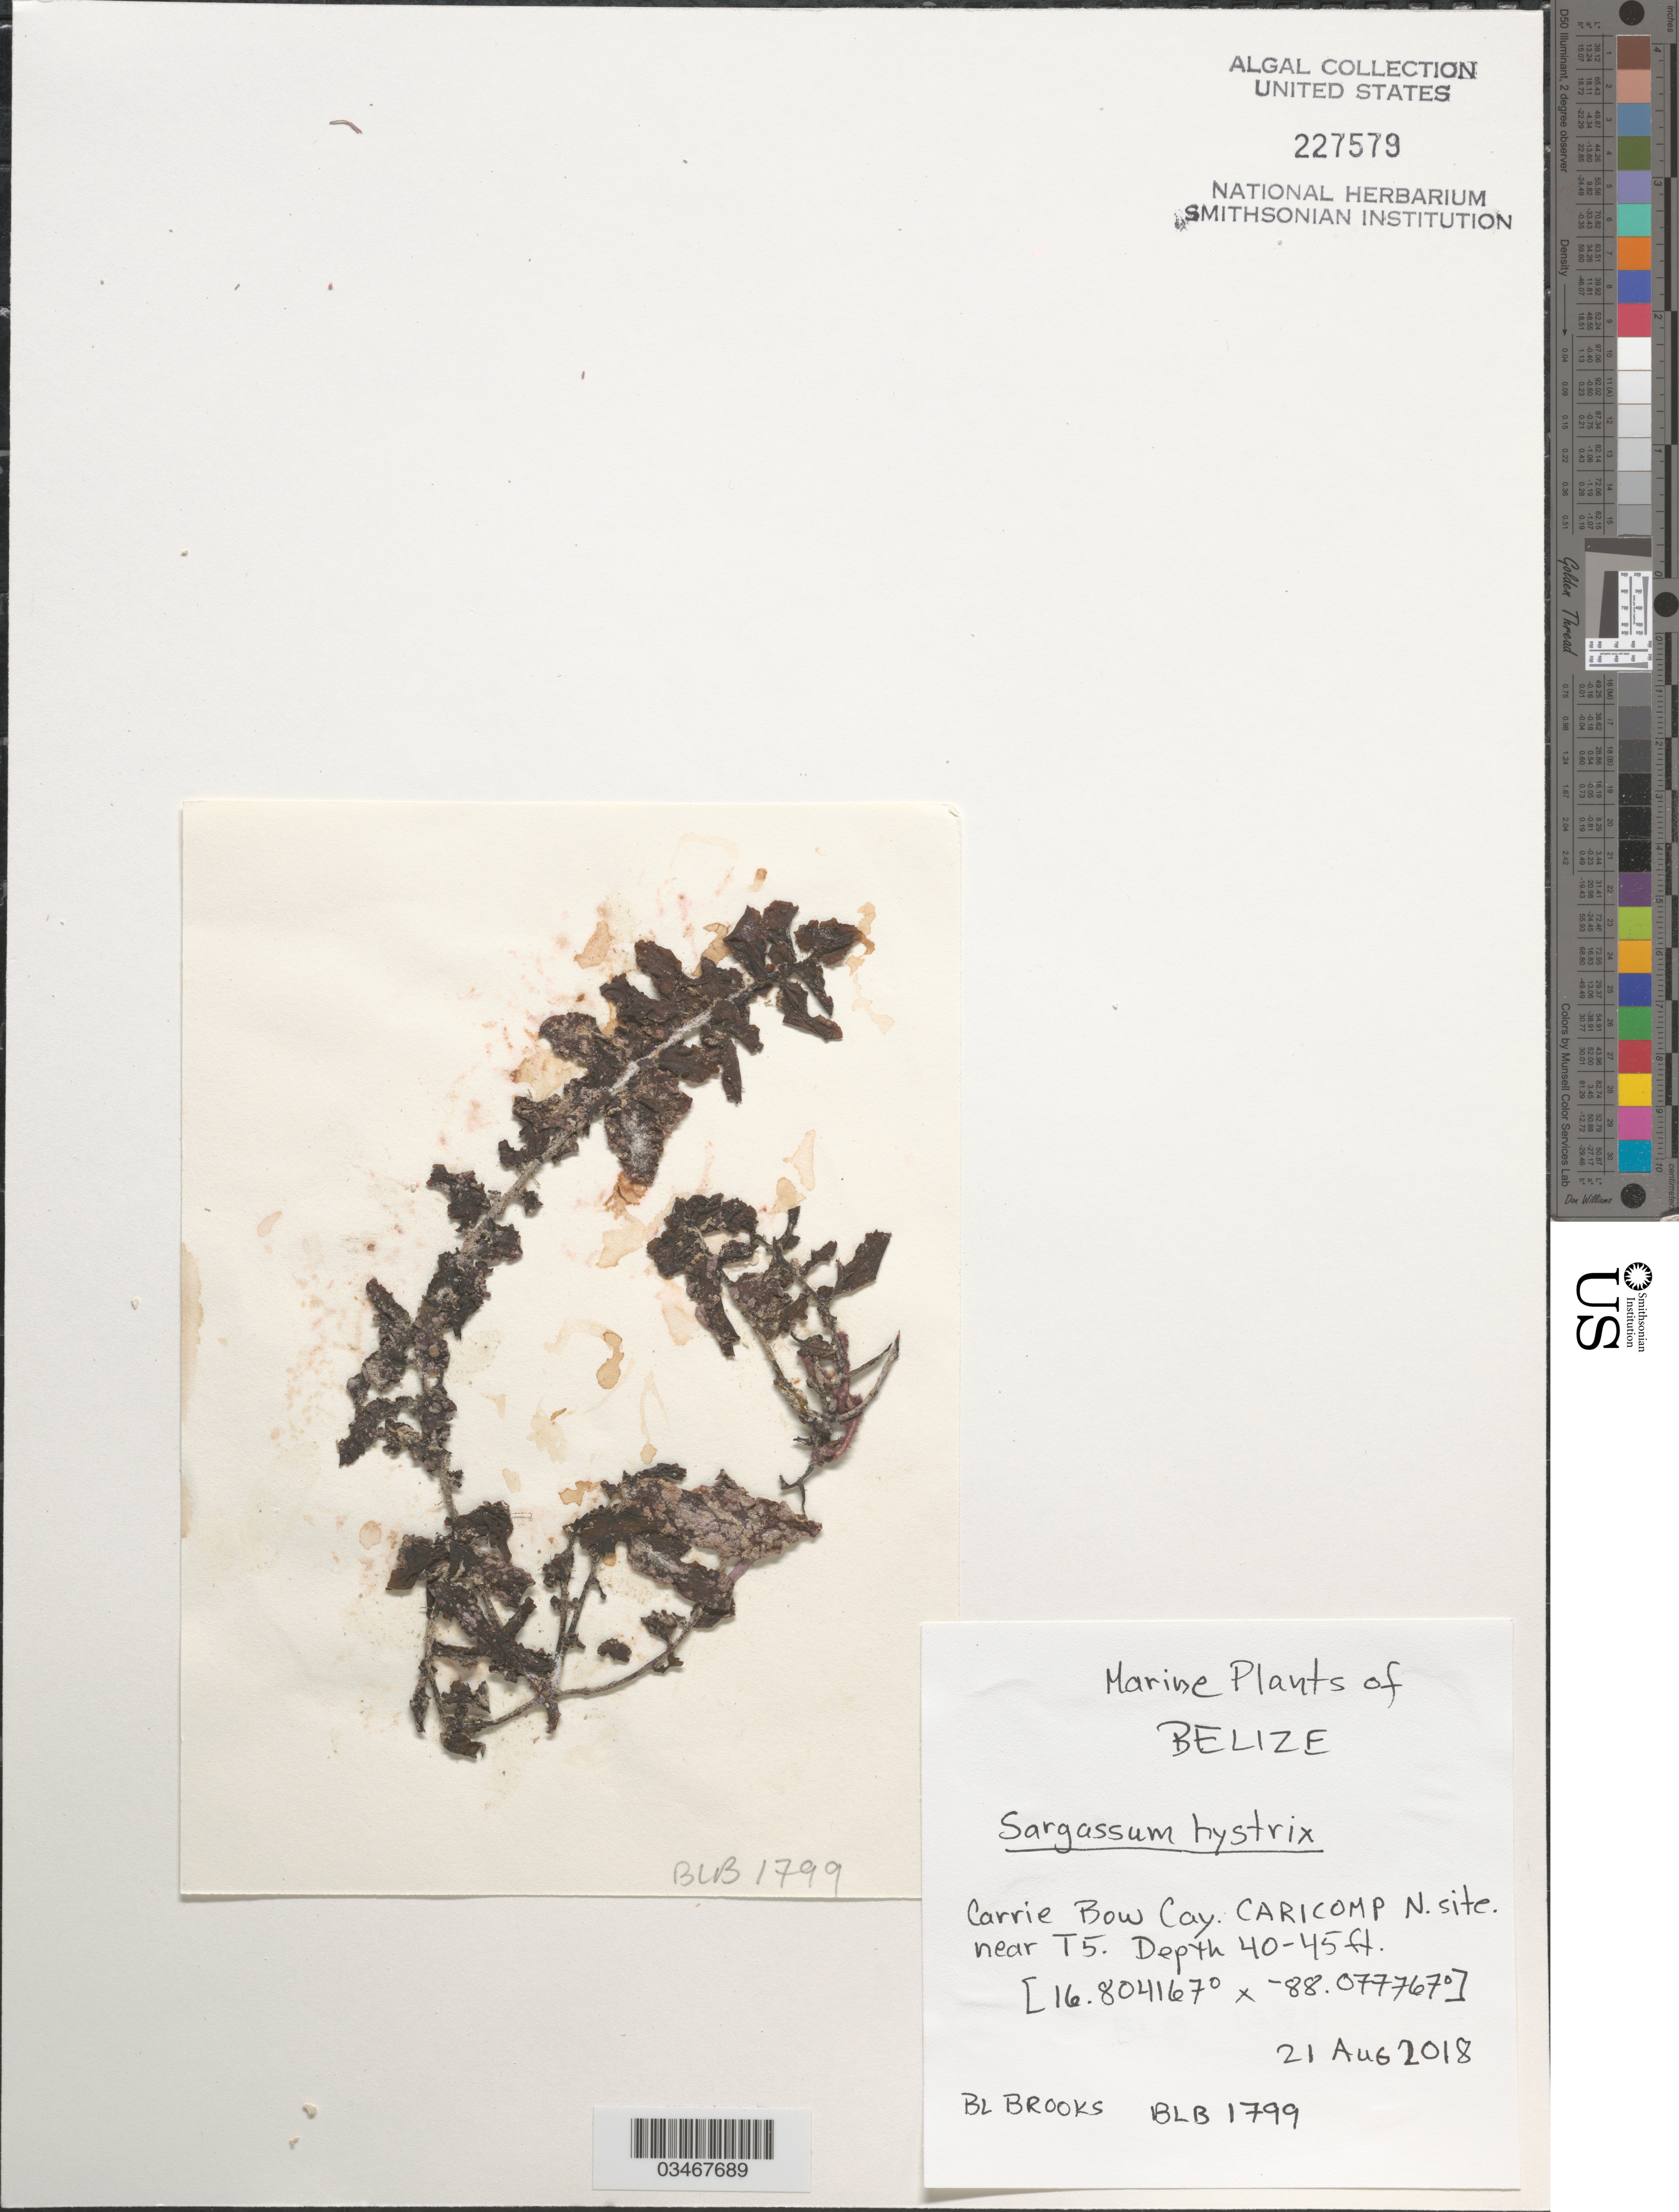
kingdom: Chromista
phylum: Ochrophyta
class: Phaeophyceae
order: Fucales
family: Sargassaceae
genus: Sargassum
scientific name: Sargassum hystrix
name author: J. Agardh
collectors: B. Brooks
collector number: BLB 1799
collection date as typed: Transcribed d/m/y: 21/8/2018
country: Belize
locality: Carrie Bow Cay. CARICOMP N. site. near T5.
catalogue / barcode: US 227579